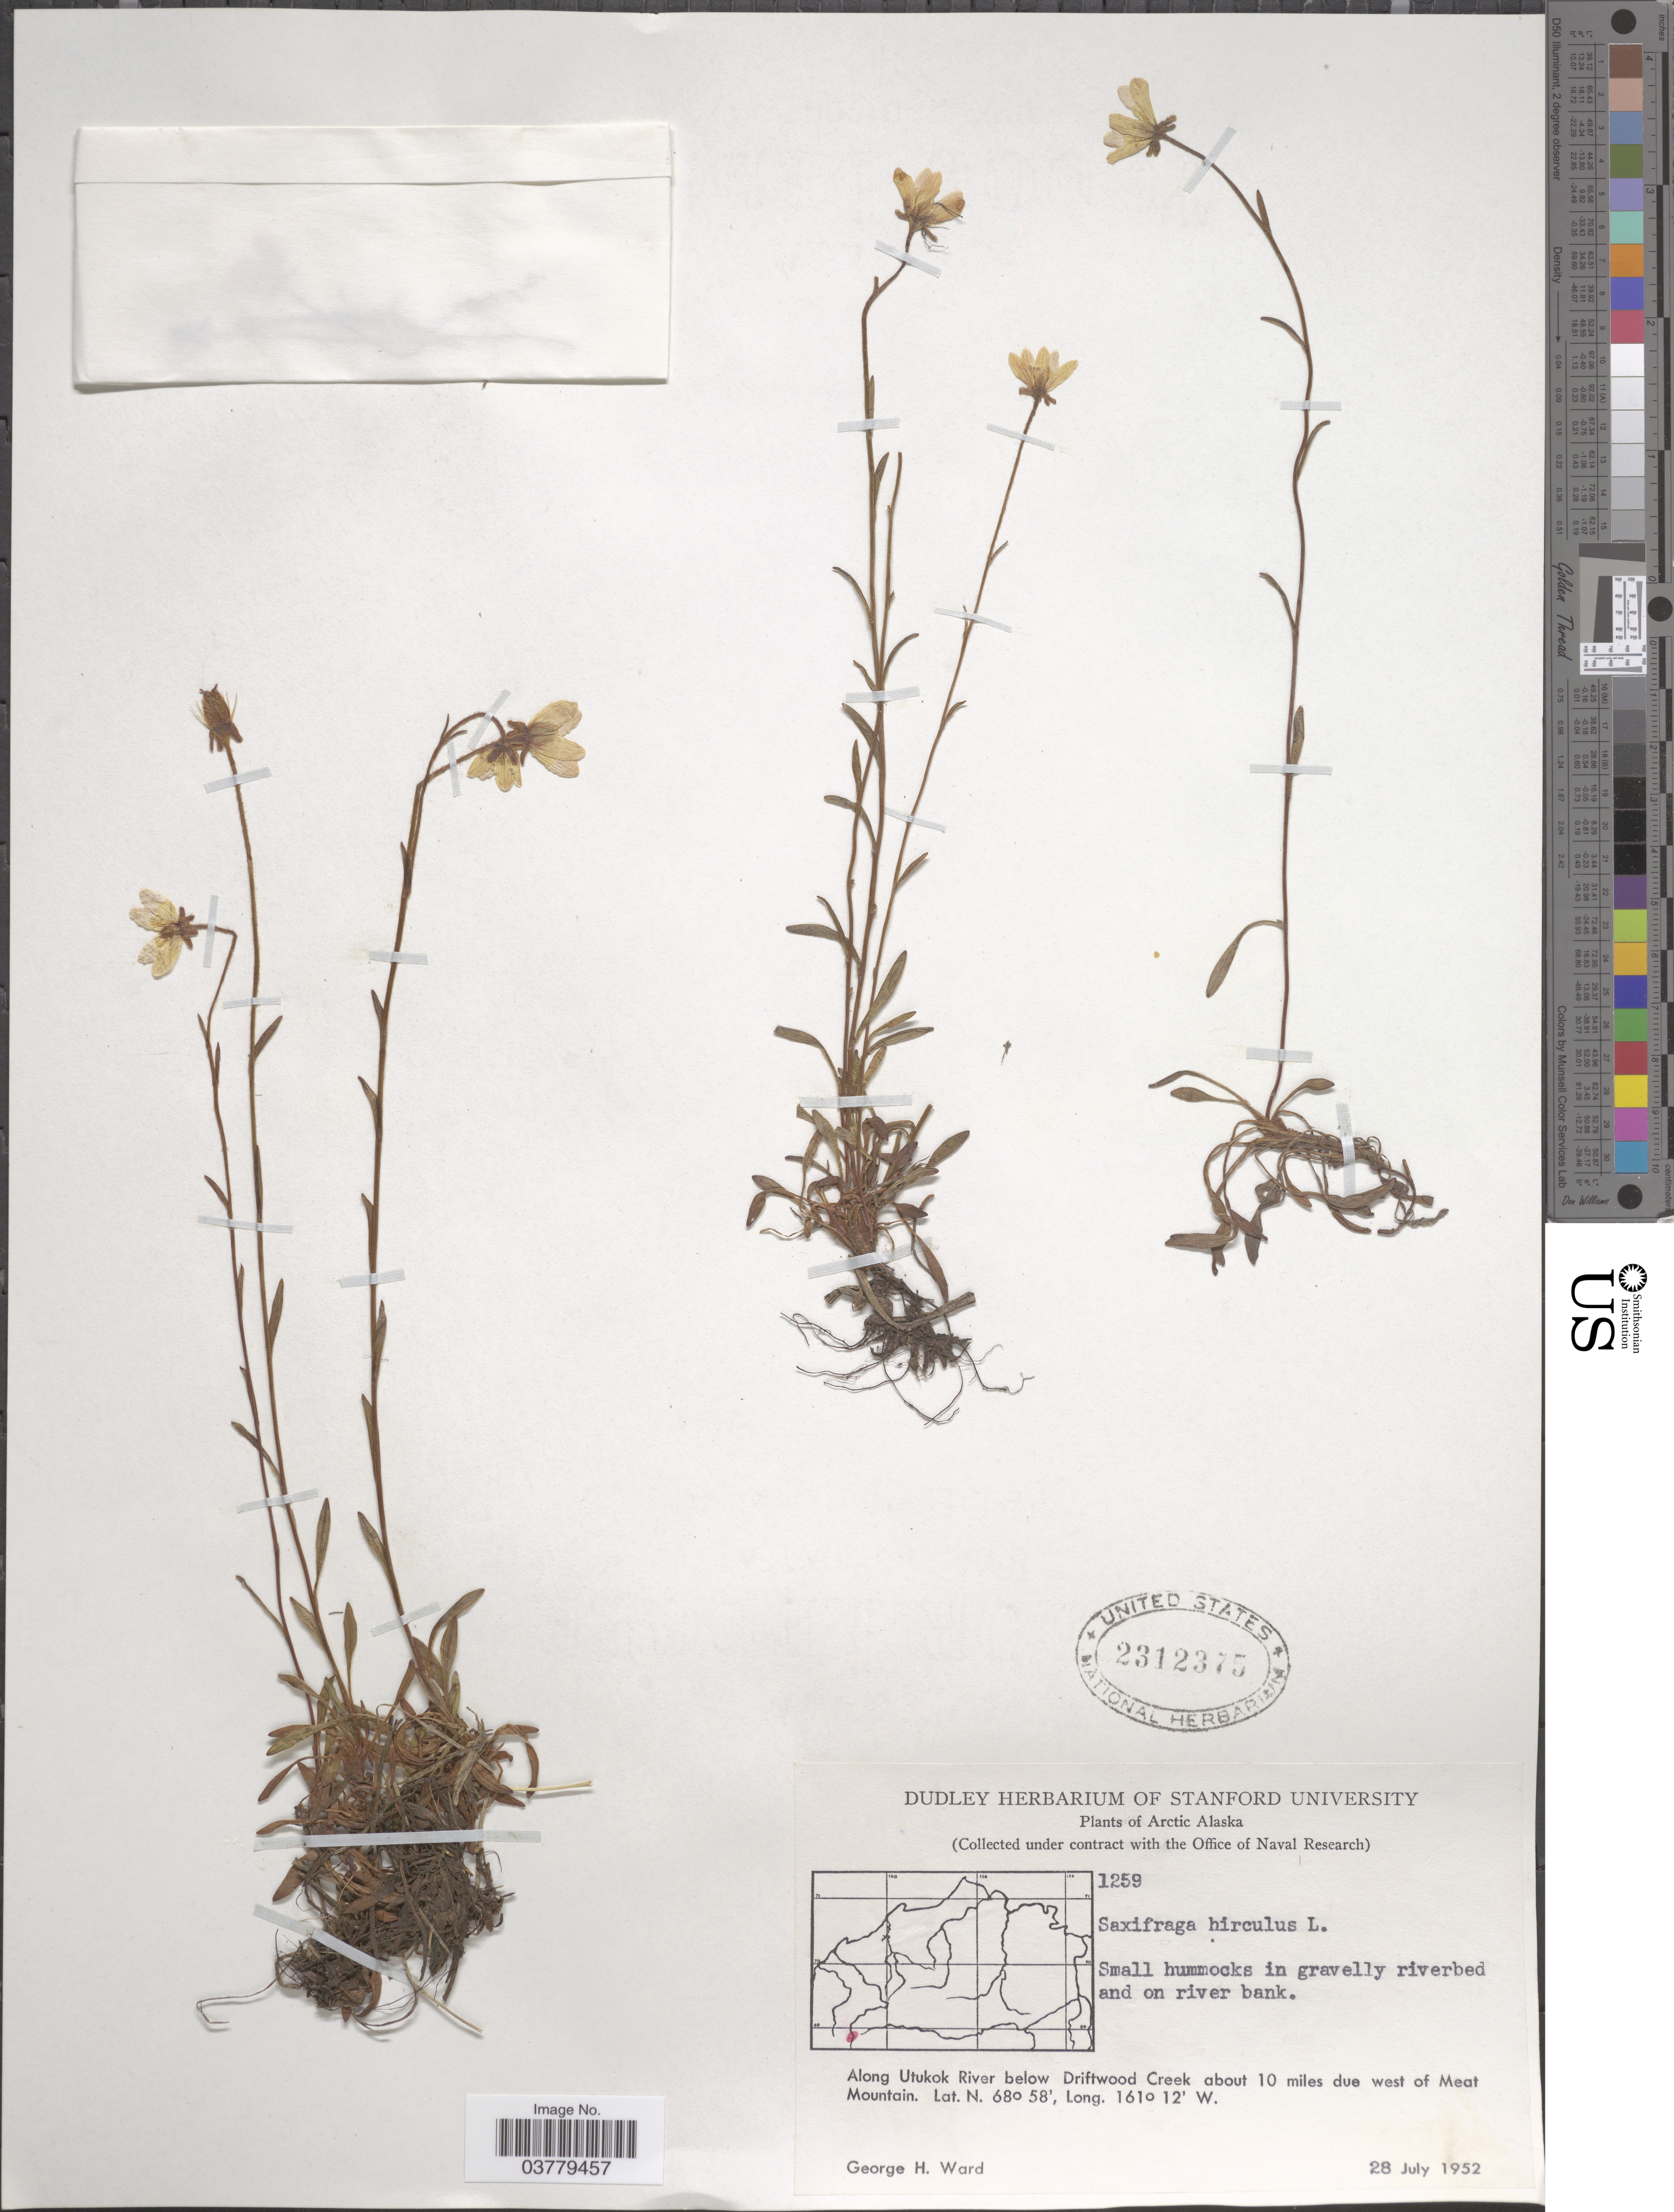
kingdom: Plantae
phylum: Tracheophyta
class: Magnoliopsida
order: Saxifragales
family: Saxifragaceae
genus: Saxifraga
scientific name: Saxifraga hirculus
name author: L.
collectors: G. H. Ward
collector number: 1259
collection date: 1952-07-28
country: United States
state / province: Alaska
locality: Arctic Alaska. Along Utukok River below Driftwood Creek about 10 miles due west of Meat Mountain.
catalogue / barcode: US 2312375